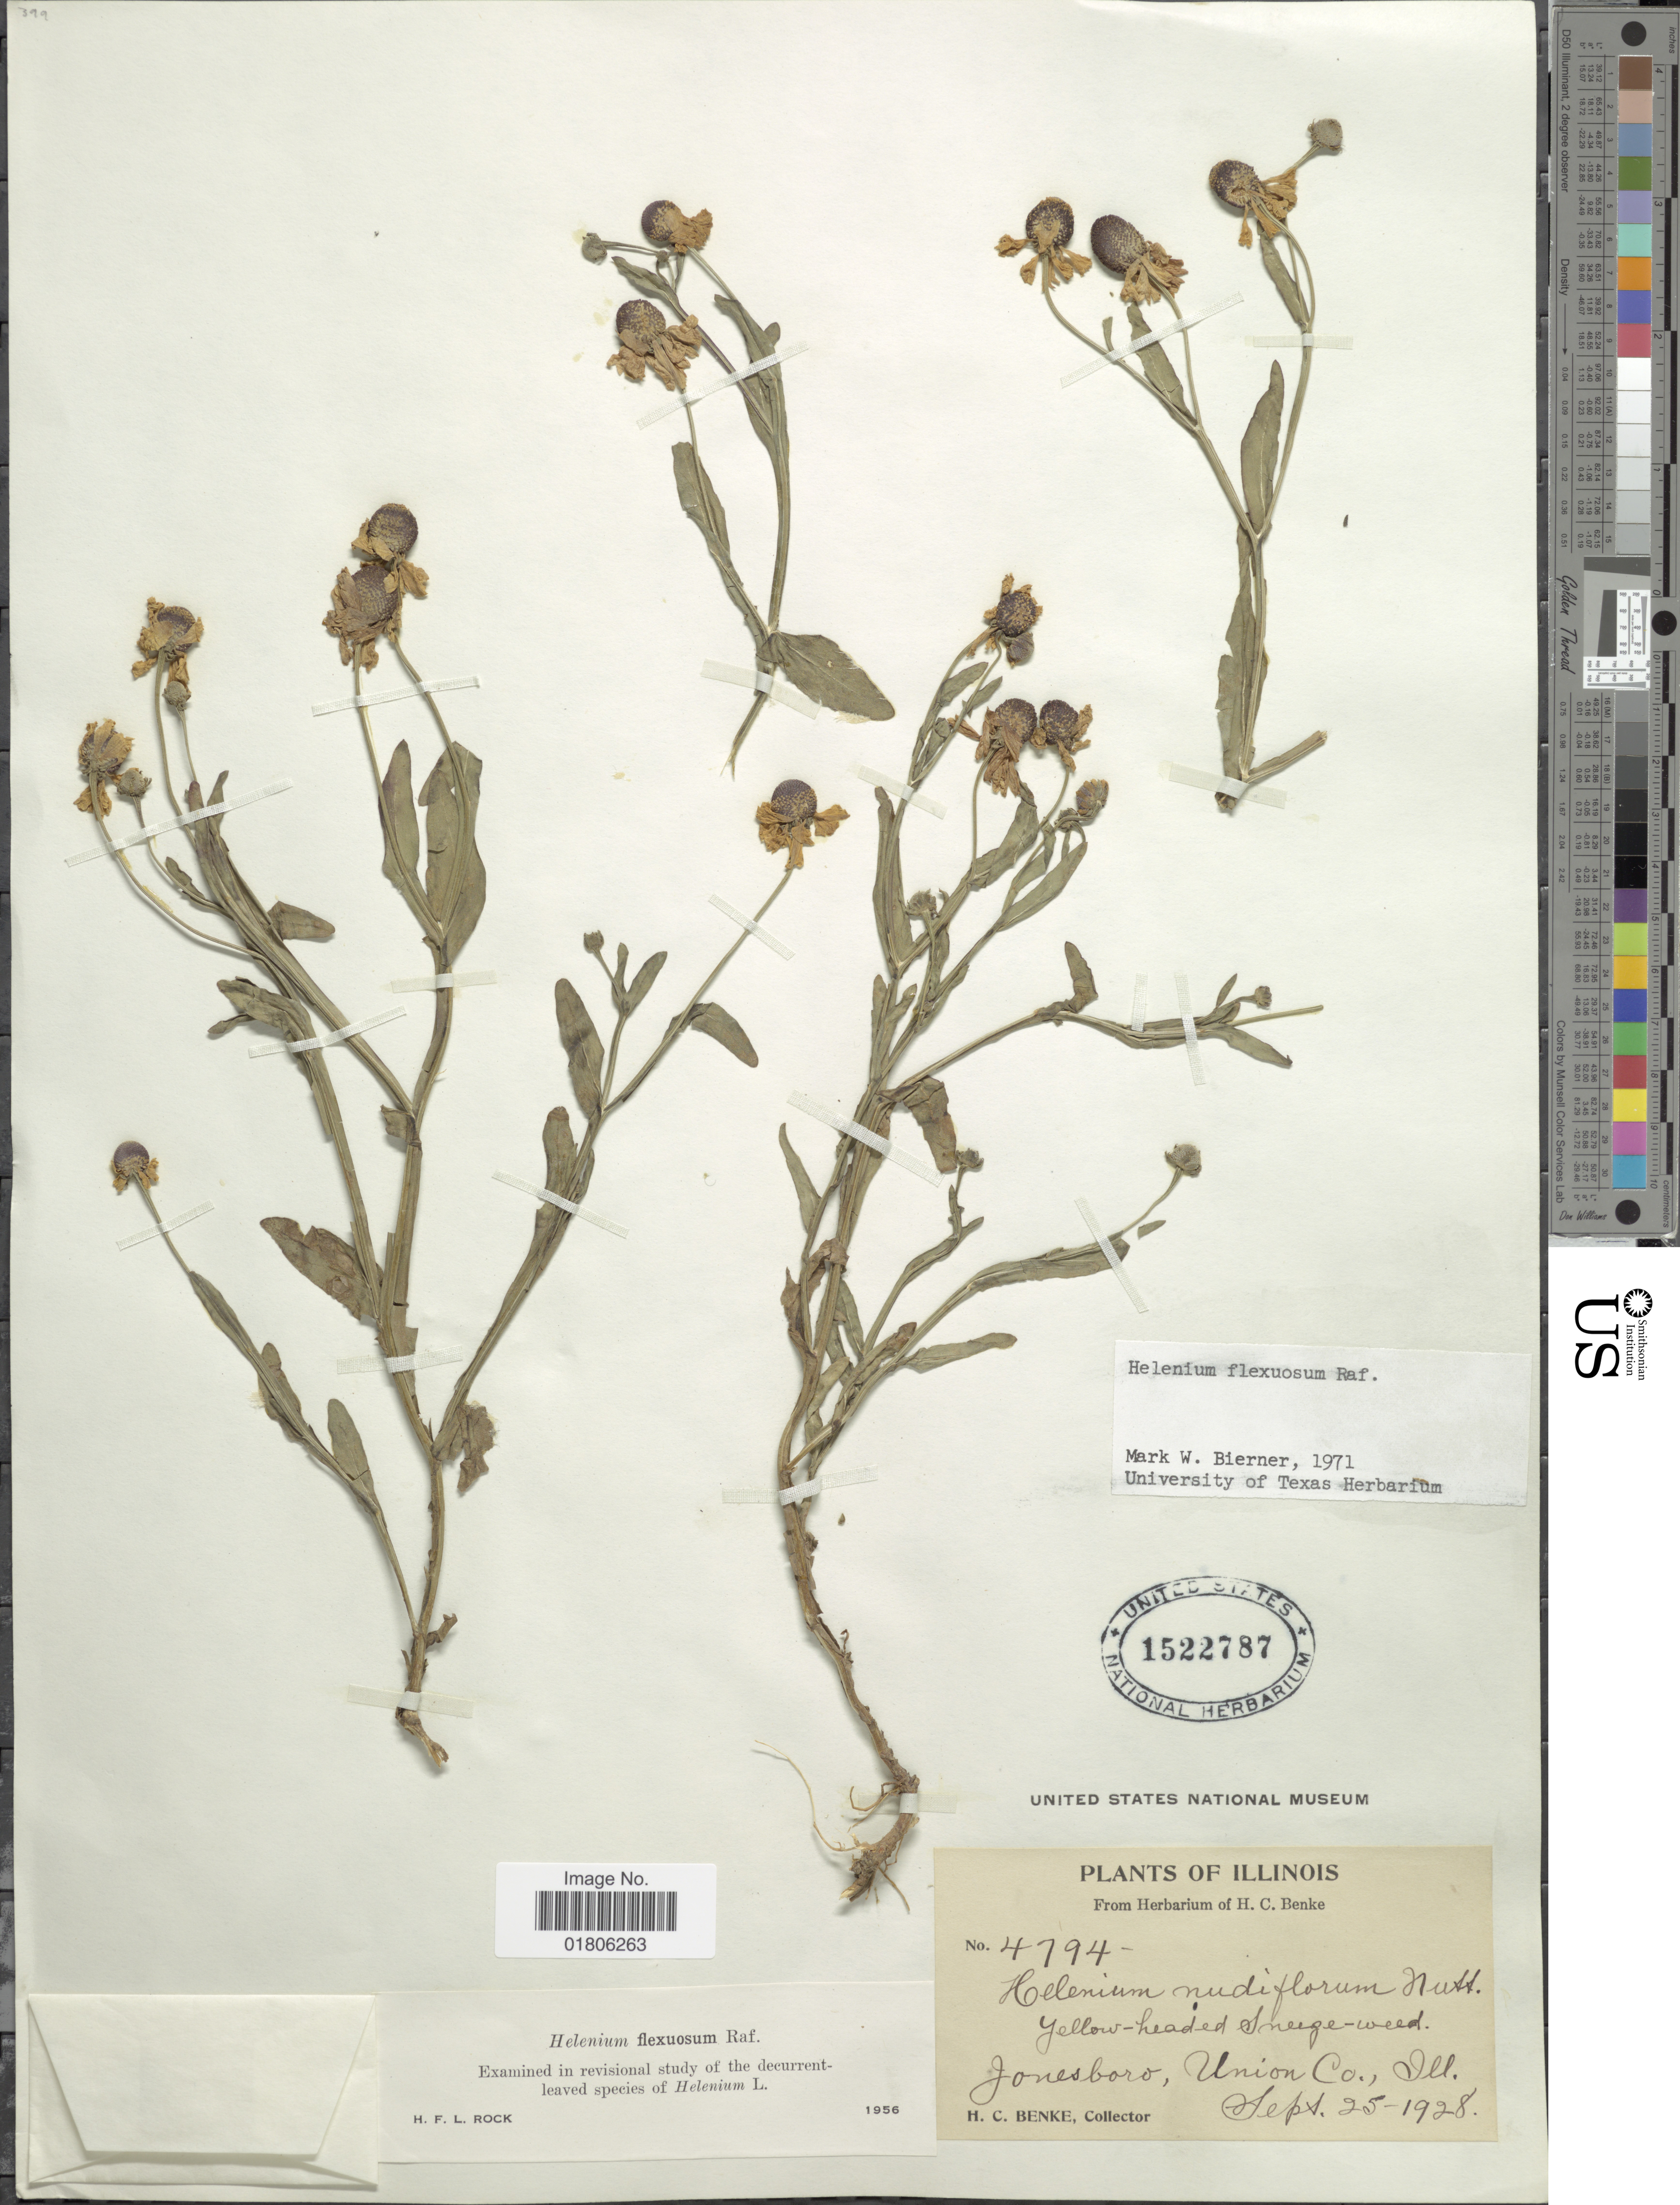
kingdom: Plantae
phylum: Tracheophyta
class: Magnoliopsida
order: Asterales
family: Asteraceae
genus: Helenium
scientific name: Helenium flexuosum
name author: Raf.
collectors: H. Benke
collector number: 4794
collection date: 1928-09-25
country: United States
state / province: Illinois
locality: Jonesboro, Union Co.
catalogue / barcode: US 1522787